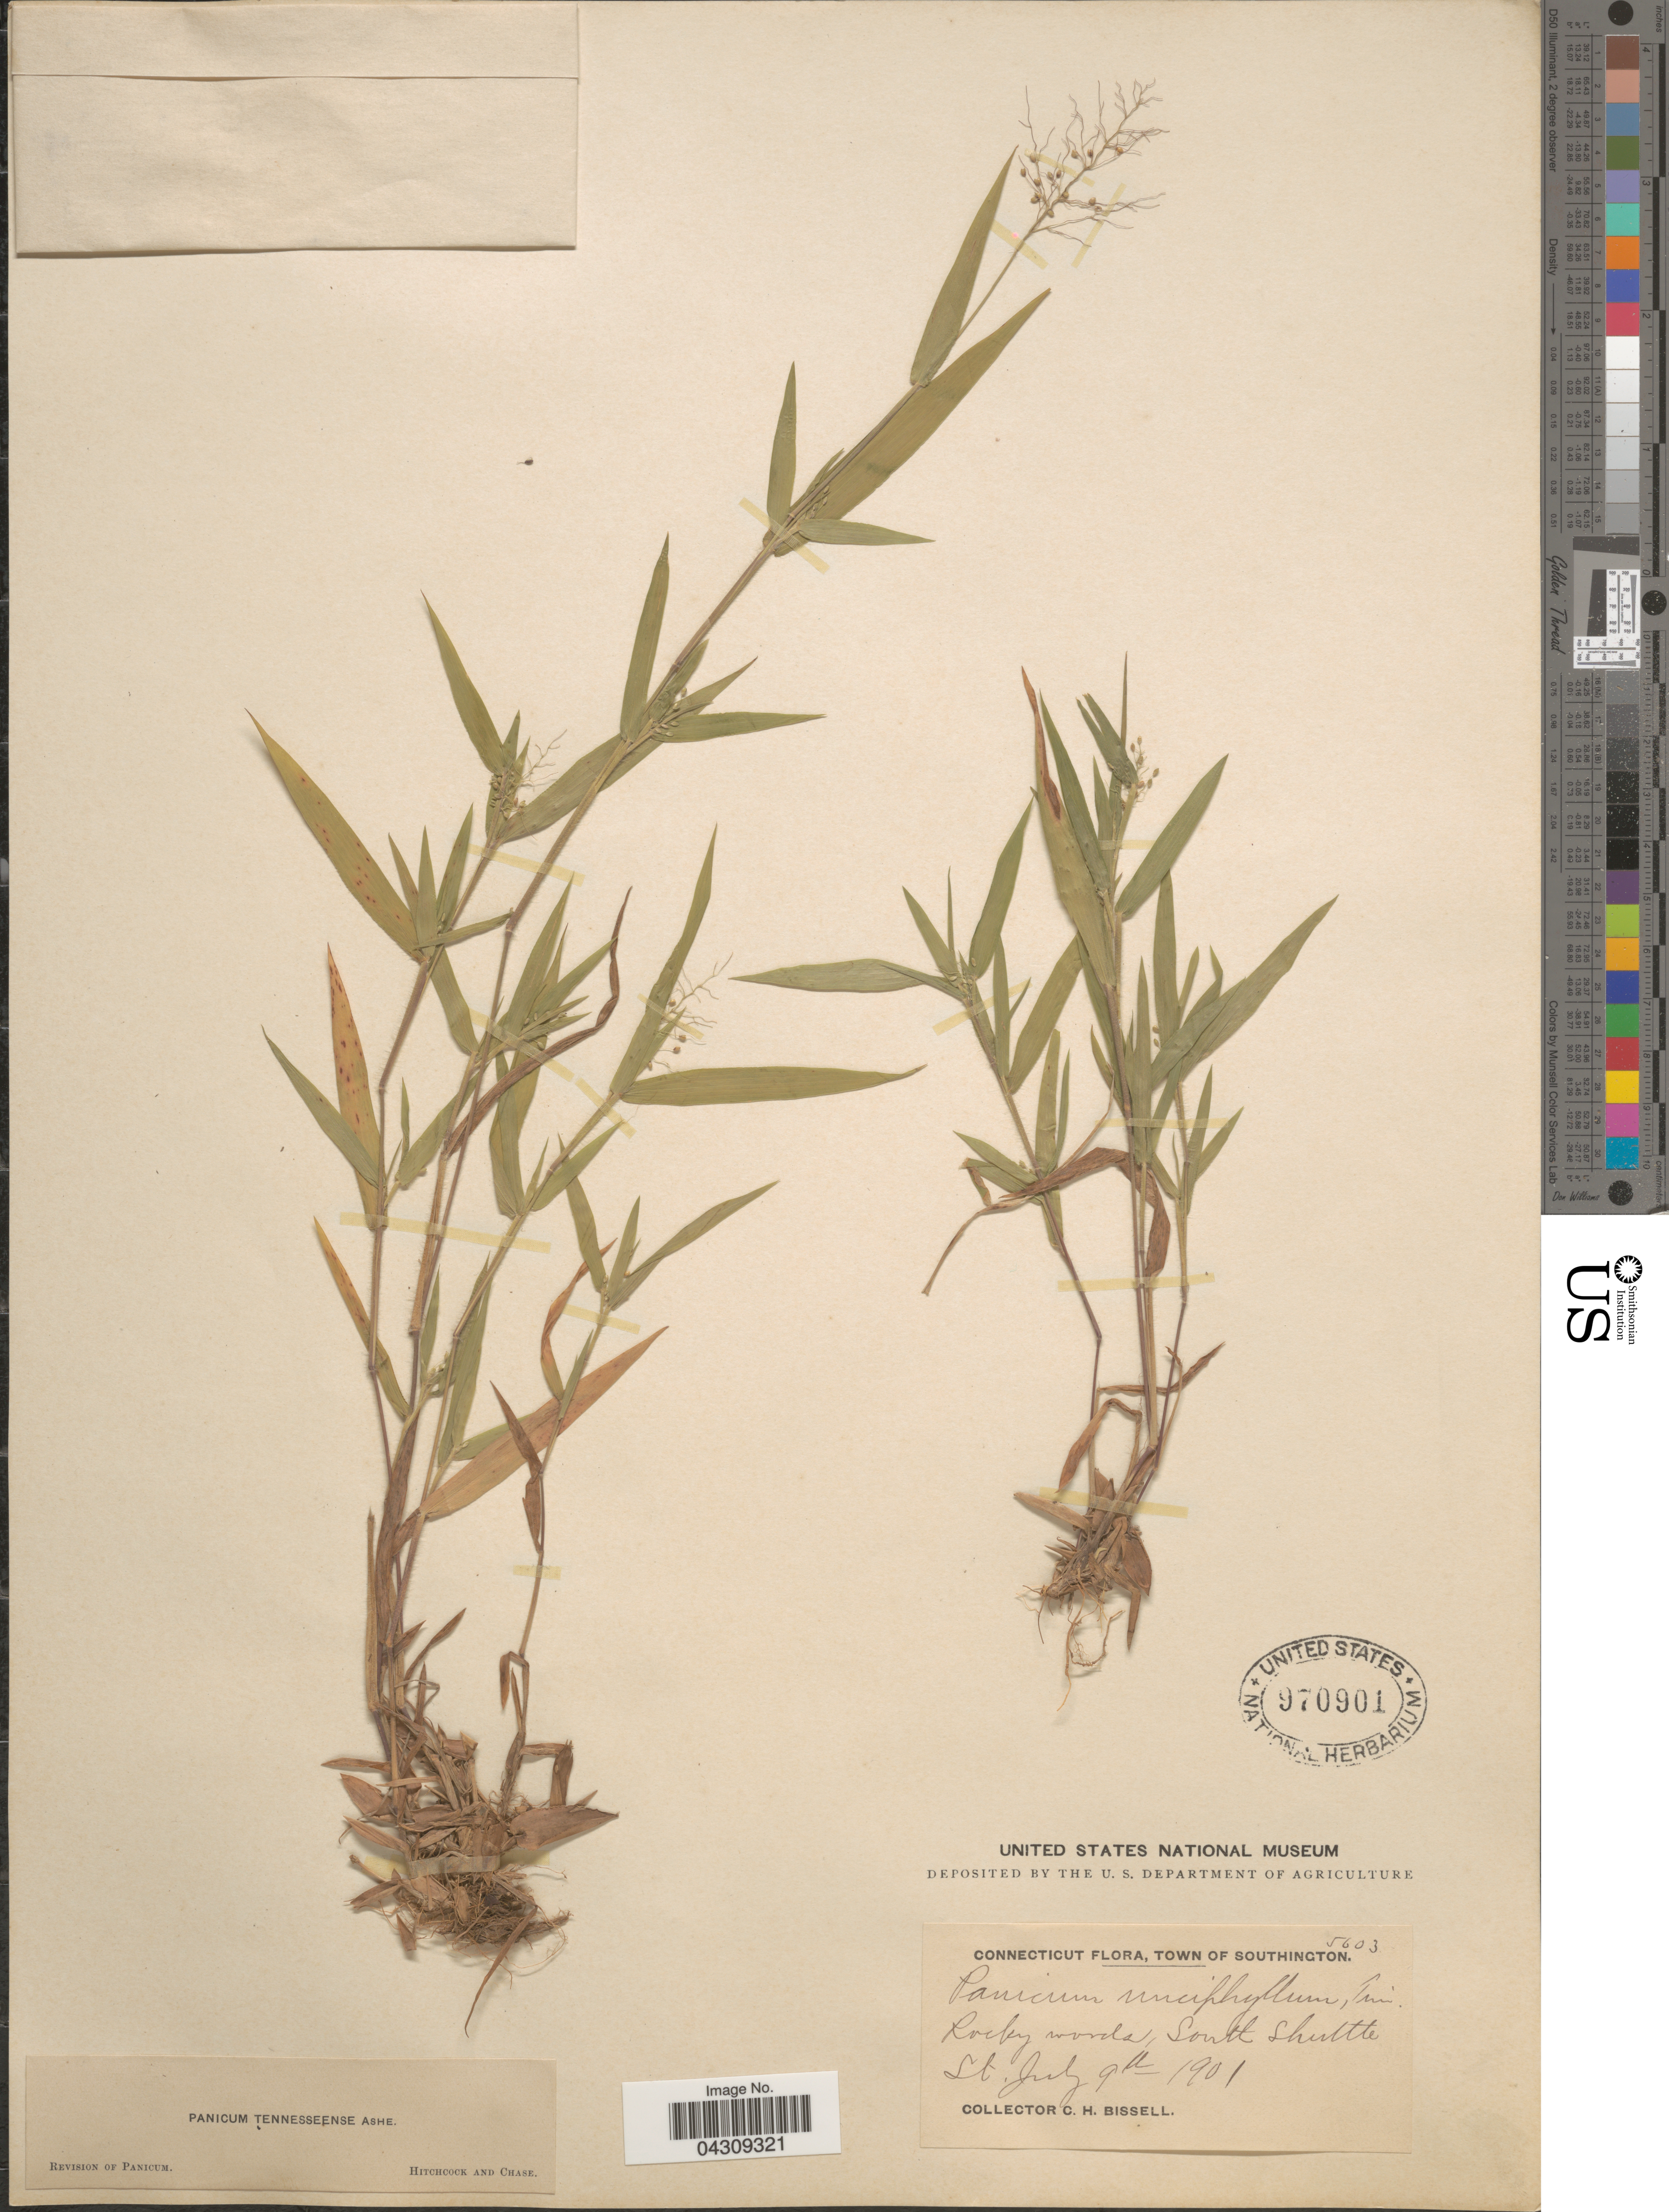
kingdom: Plantae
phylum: Tracheophyta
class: Liliopsida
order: Poales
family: Poaceae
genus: Dichanthelium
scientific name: Dichanthelium acuminatum var. acuminatum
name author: (Sw.) Gould & C.A. Clark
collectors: C. Bissell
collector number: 5603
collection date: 1901-07-09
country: United States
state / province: Connecticut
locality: Town of Southington. South Shuttle St.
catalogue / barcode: US 970901